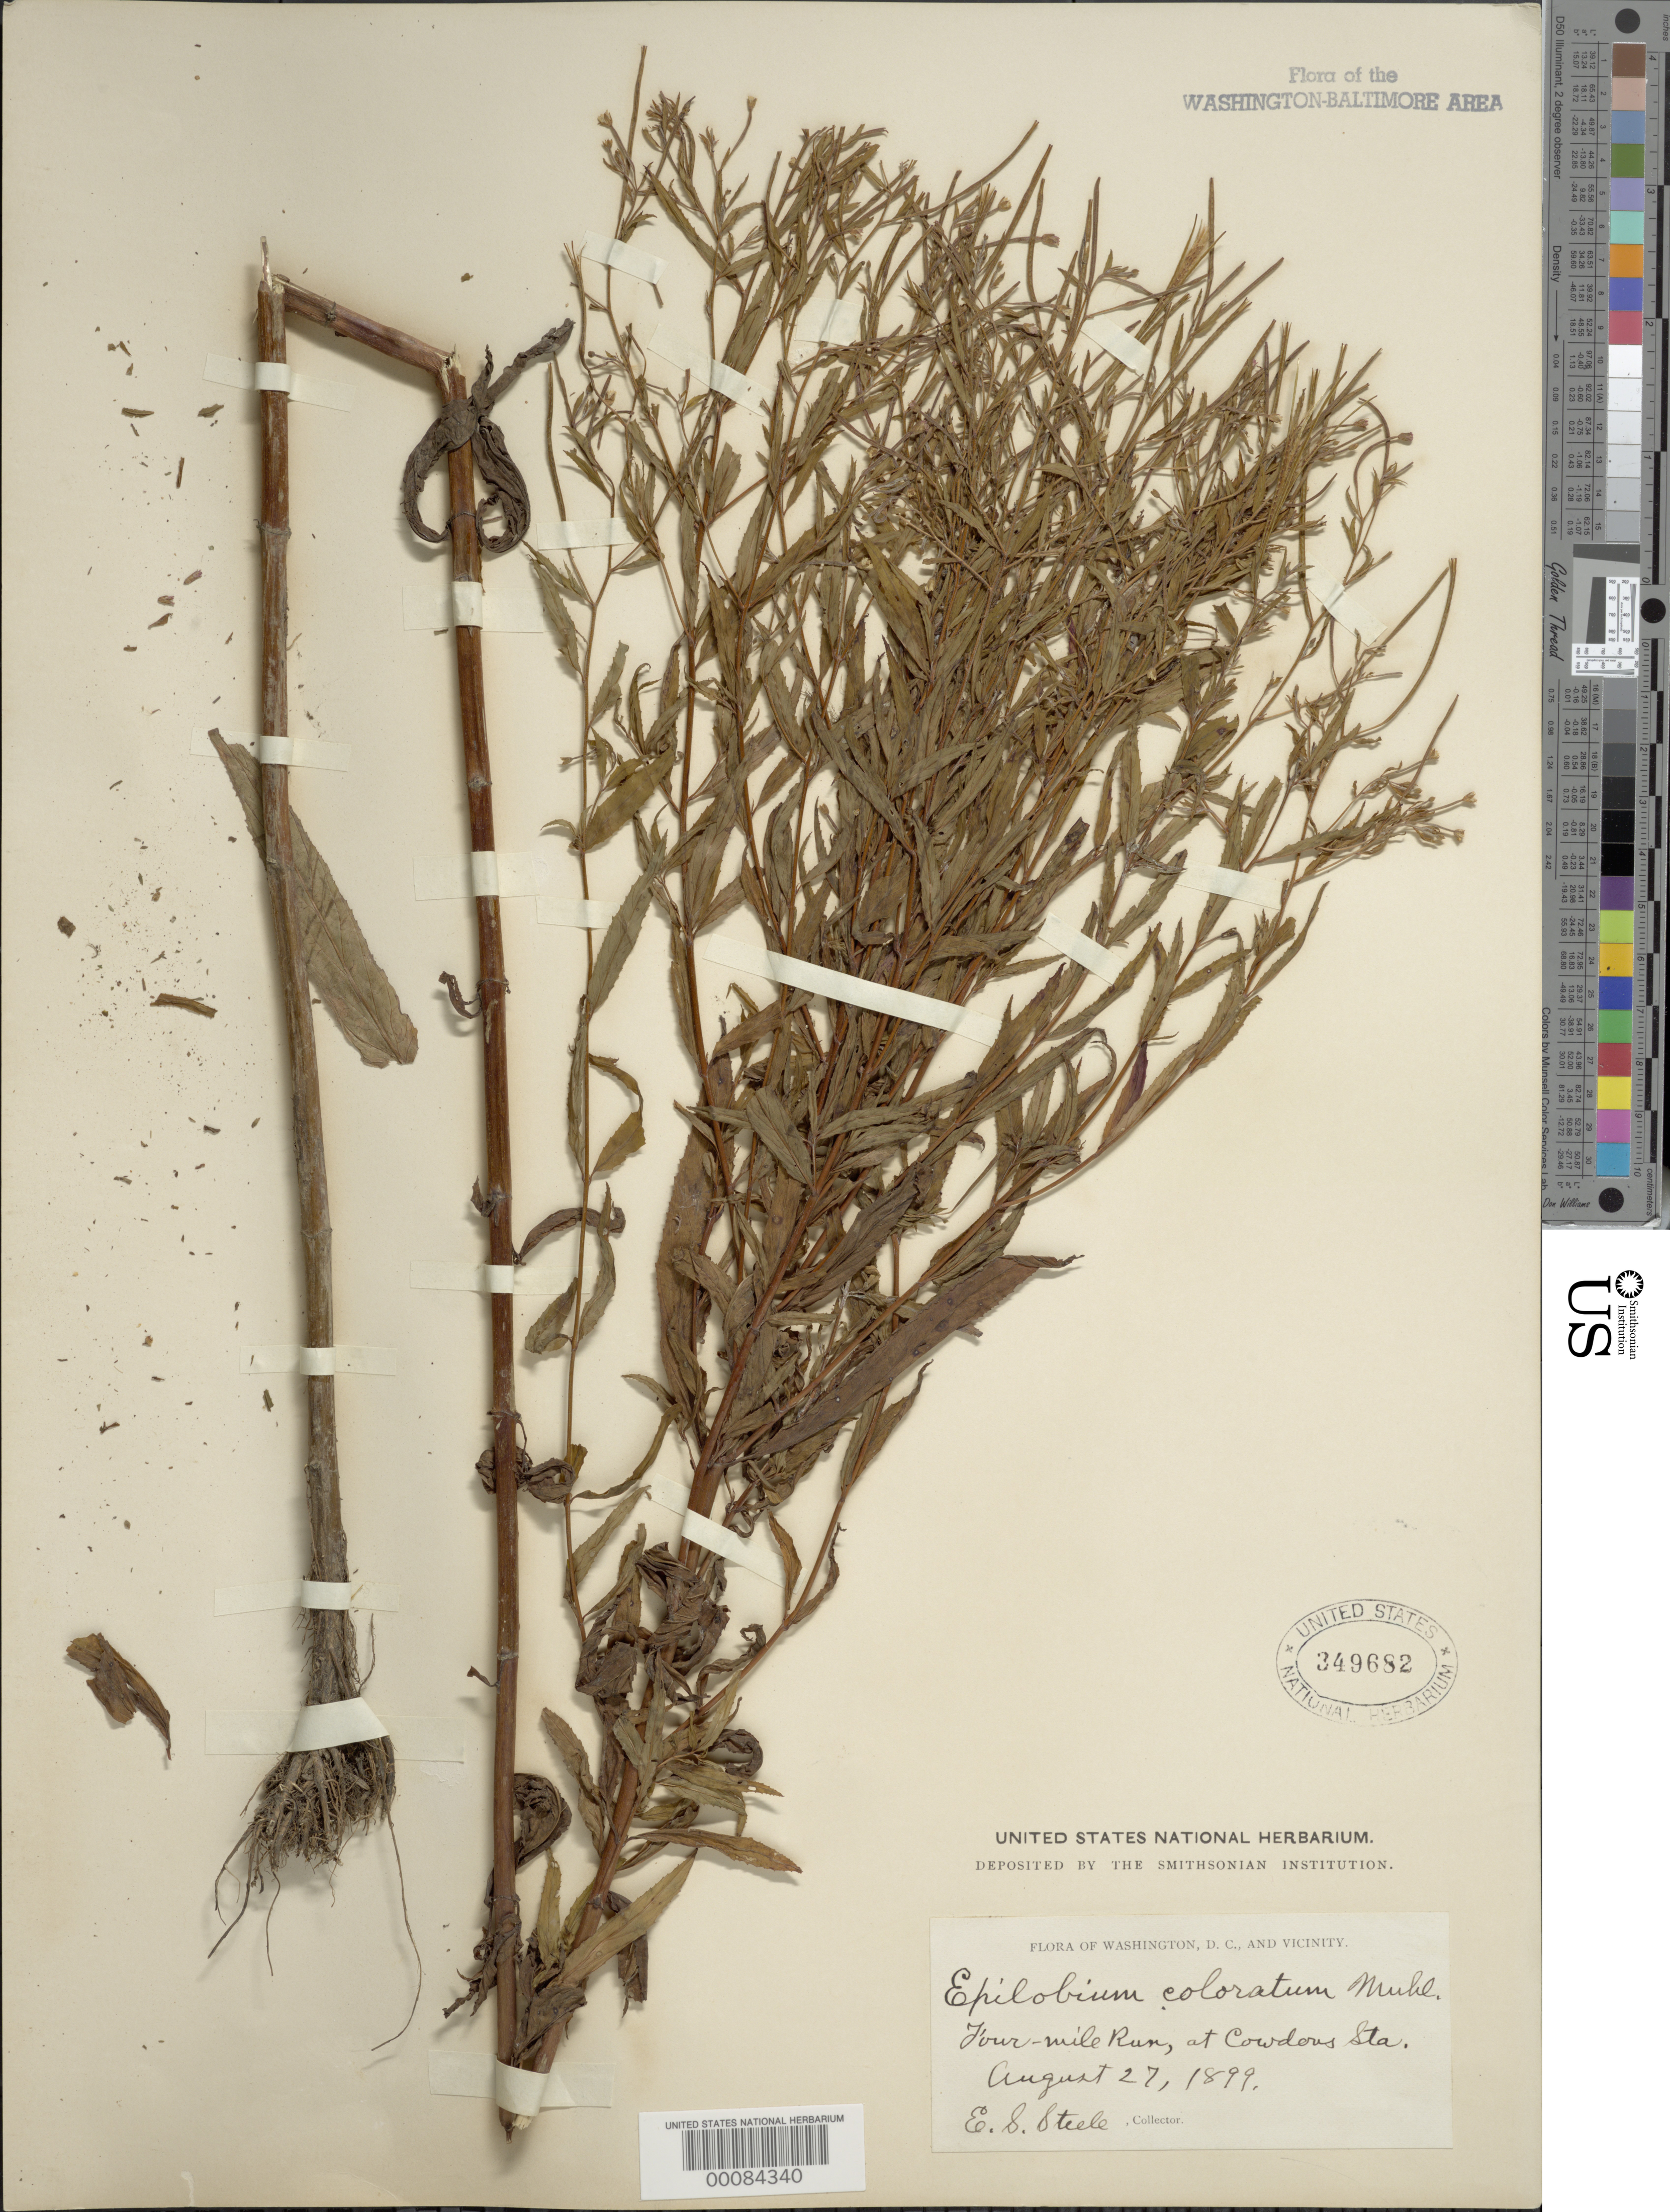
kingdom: Plantae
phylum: Tracheophyta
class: Magnoliopsida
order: Myrtales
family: Onagraceae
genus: Epilobium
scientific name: Epilobium coloratum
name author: Biehler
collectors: E. Steele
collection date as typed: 27 Aug 1899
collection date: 1899-08-27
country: United States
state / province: Virginia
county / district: Arlington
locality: Four Mile Run, at Cowdon's Station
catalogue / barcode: US 349682